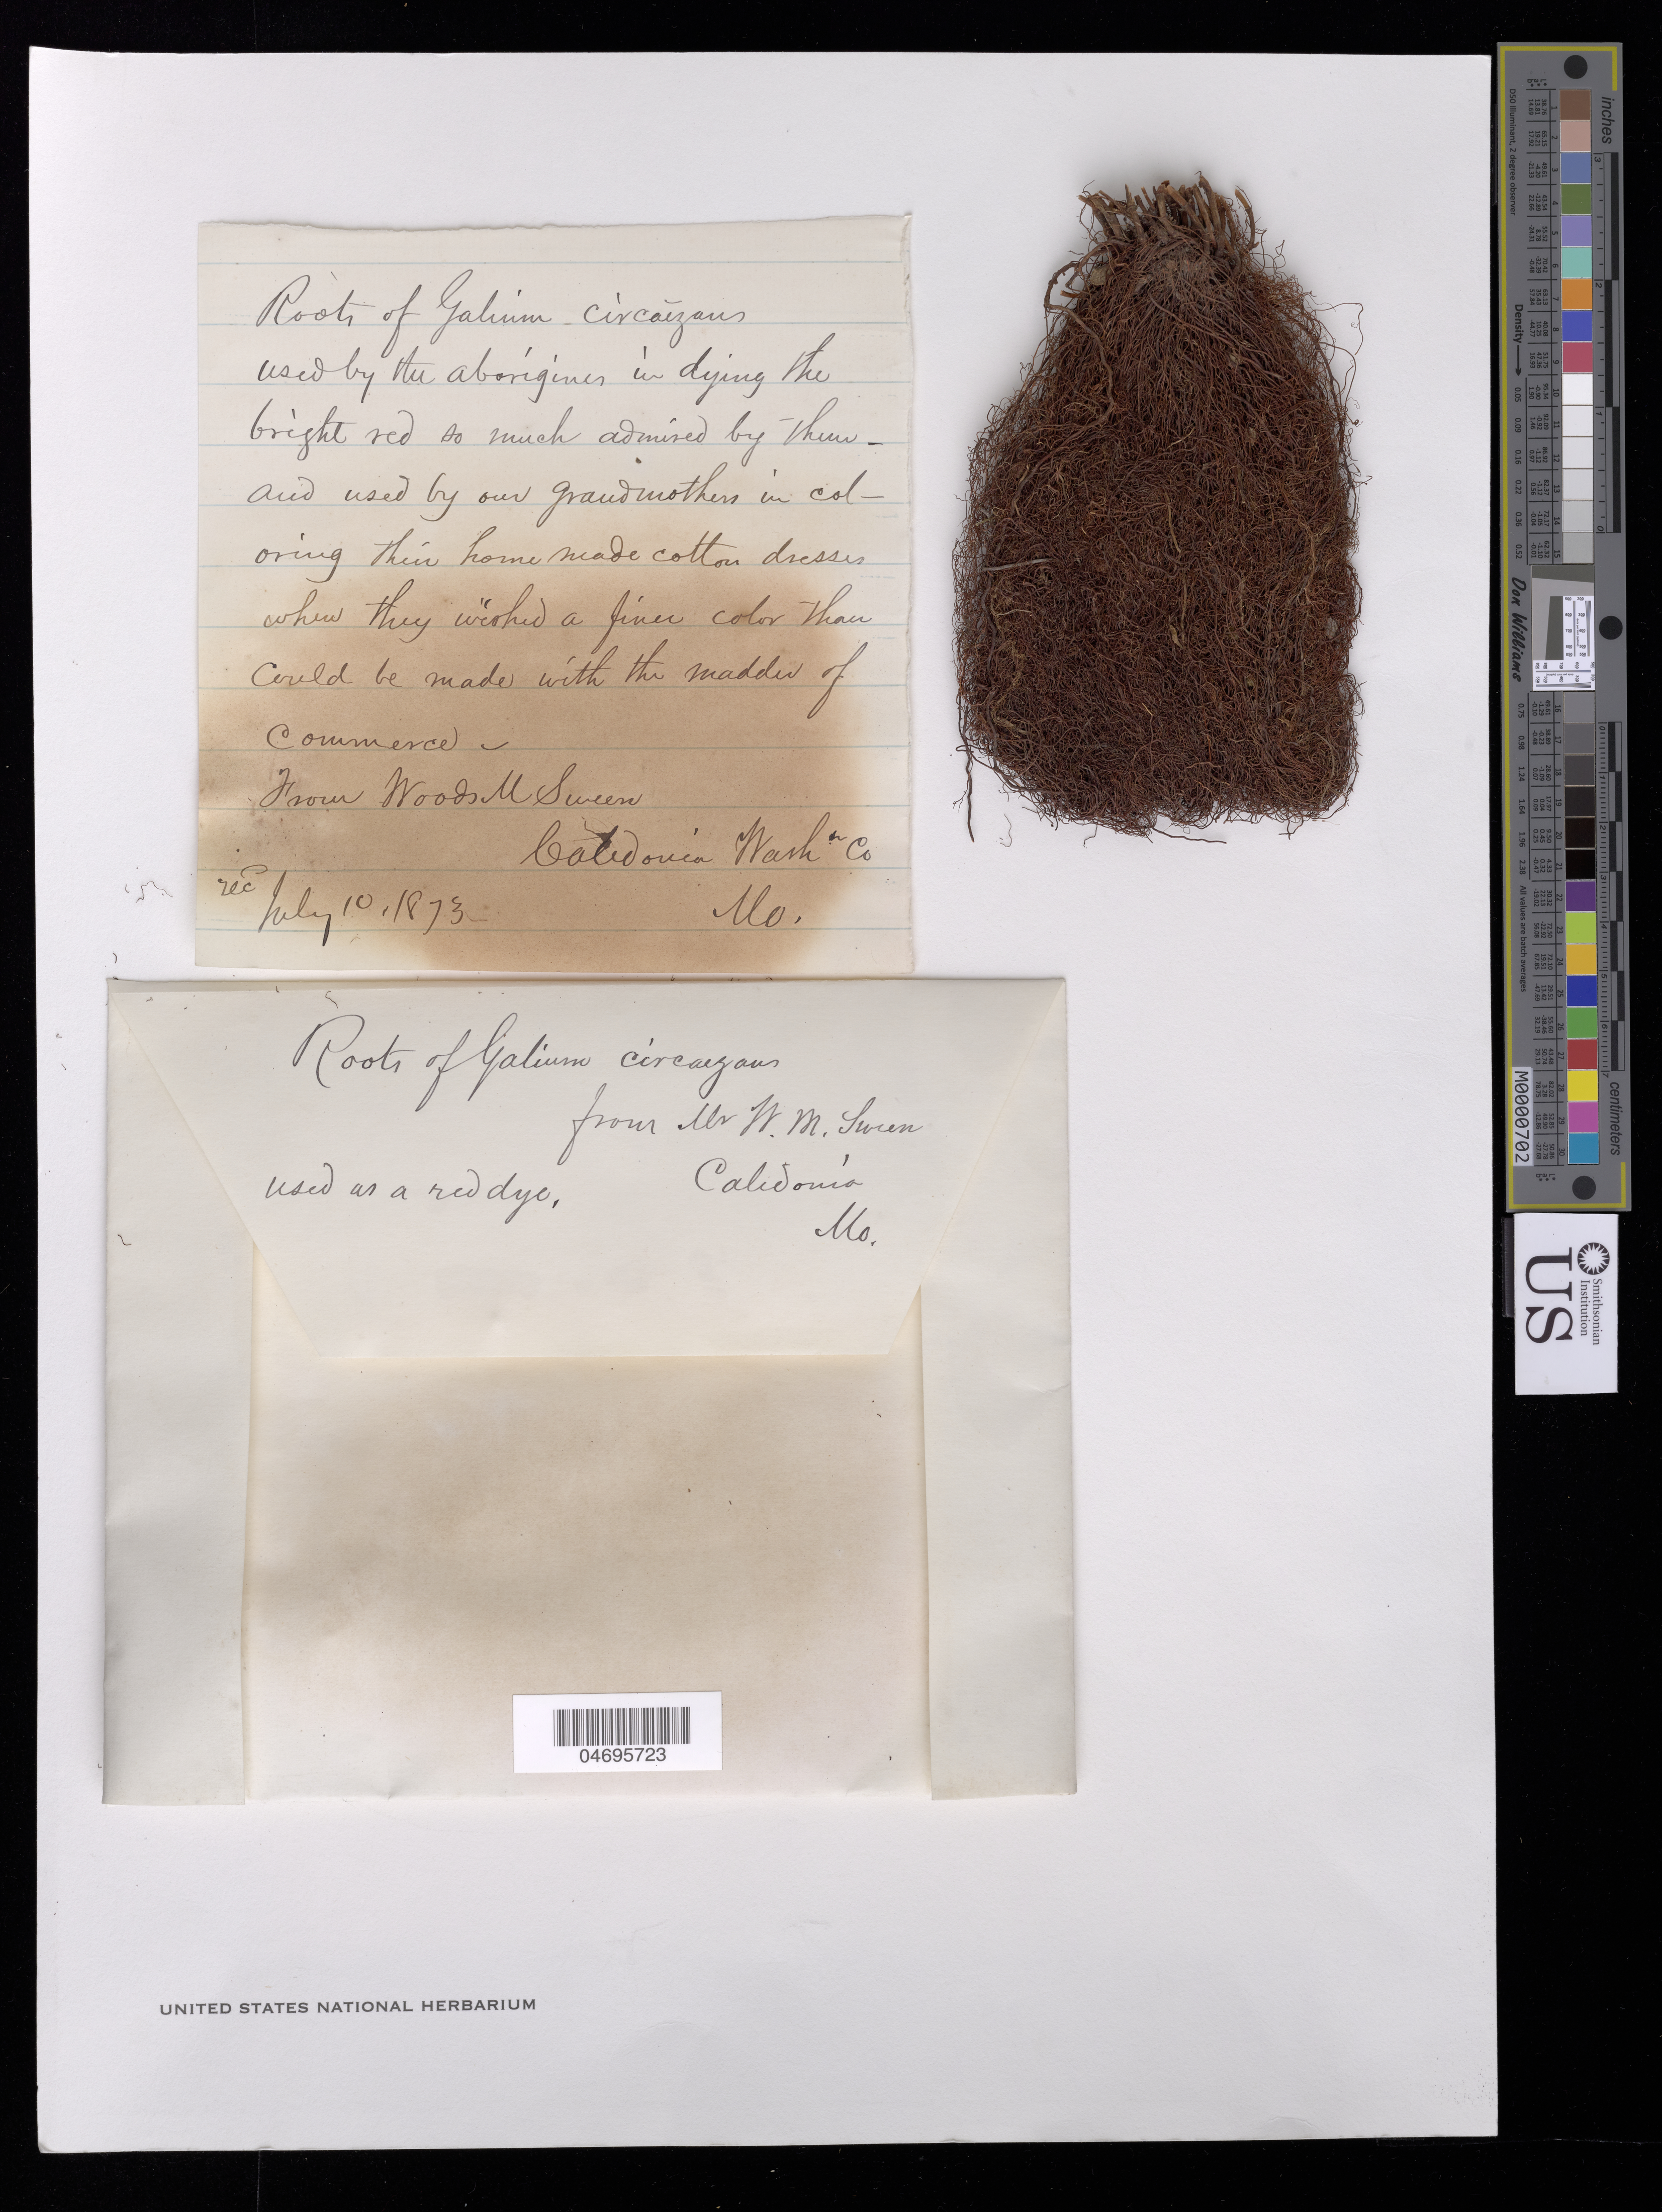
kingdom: Plantae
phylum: Tracheophyta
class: Magnoliopsida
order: Gentianales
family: Rubiaceae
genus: Galium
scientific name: Galium circaezans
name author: Michx.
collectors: W. Sween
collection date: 1873-07-10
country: United States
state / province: Missouri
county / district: Washington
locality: Caledonia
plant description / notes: Roots of Galium circaezans used by the aborigines in dying the bright red so much admired by them and used by our grandmother in coloring thin homemade cotton dresses when they worked a finer color than could be made with the madder [sic] of commerce.